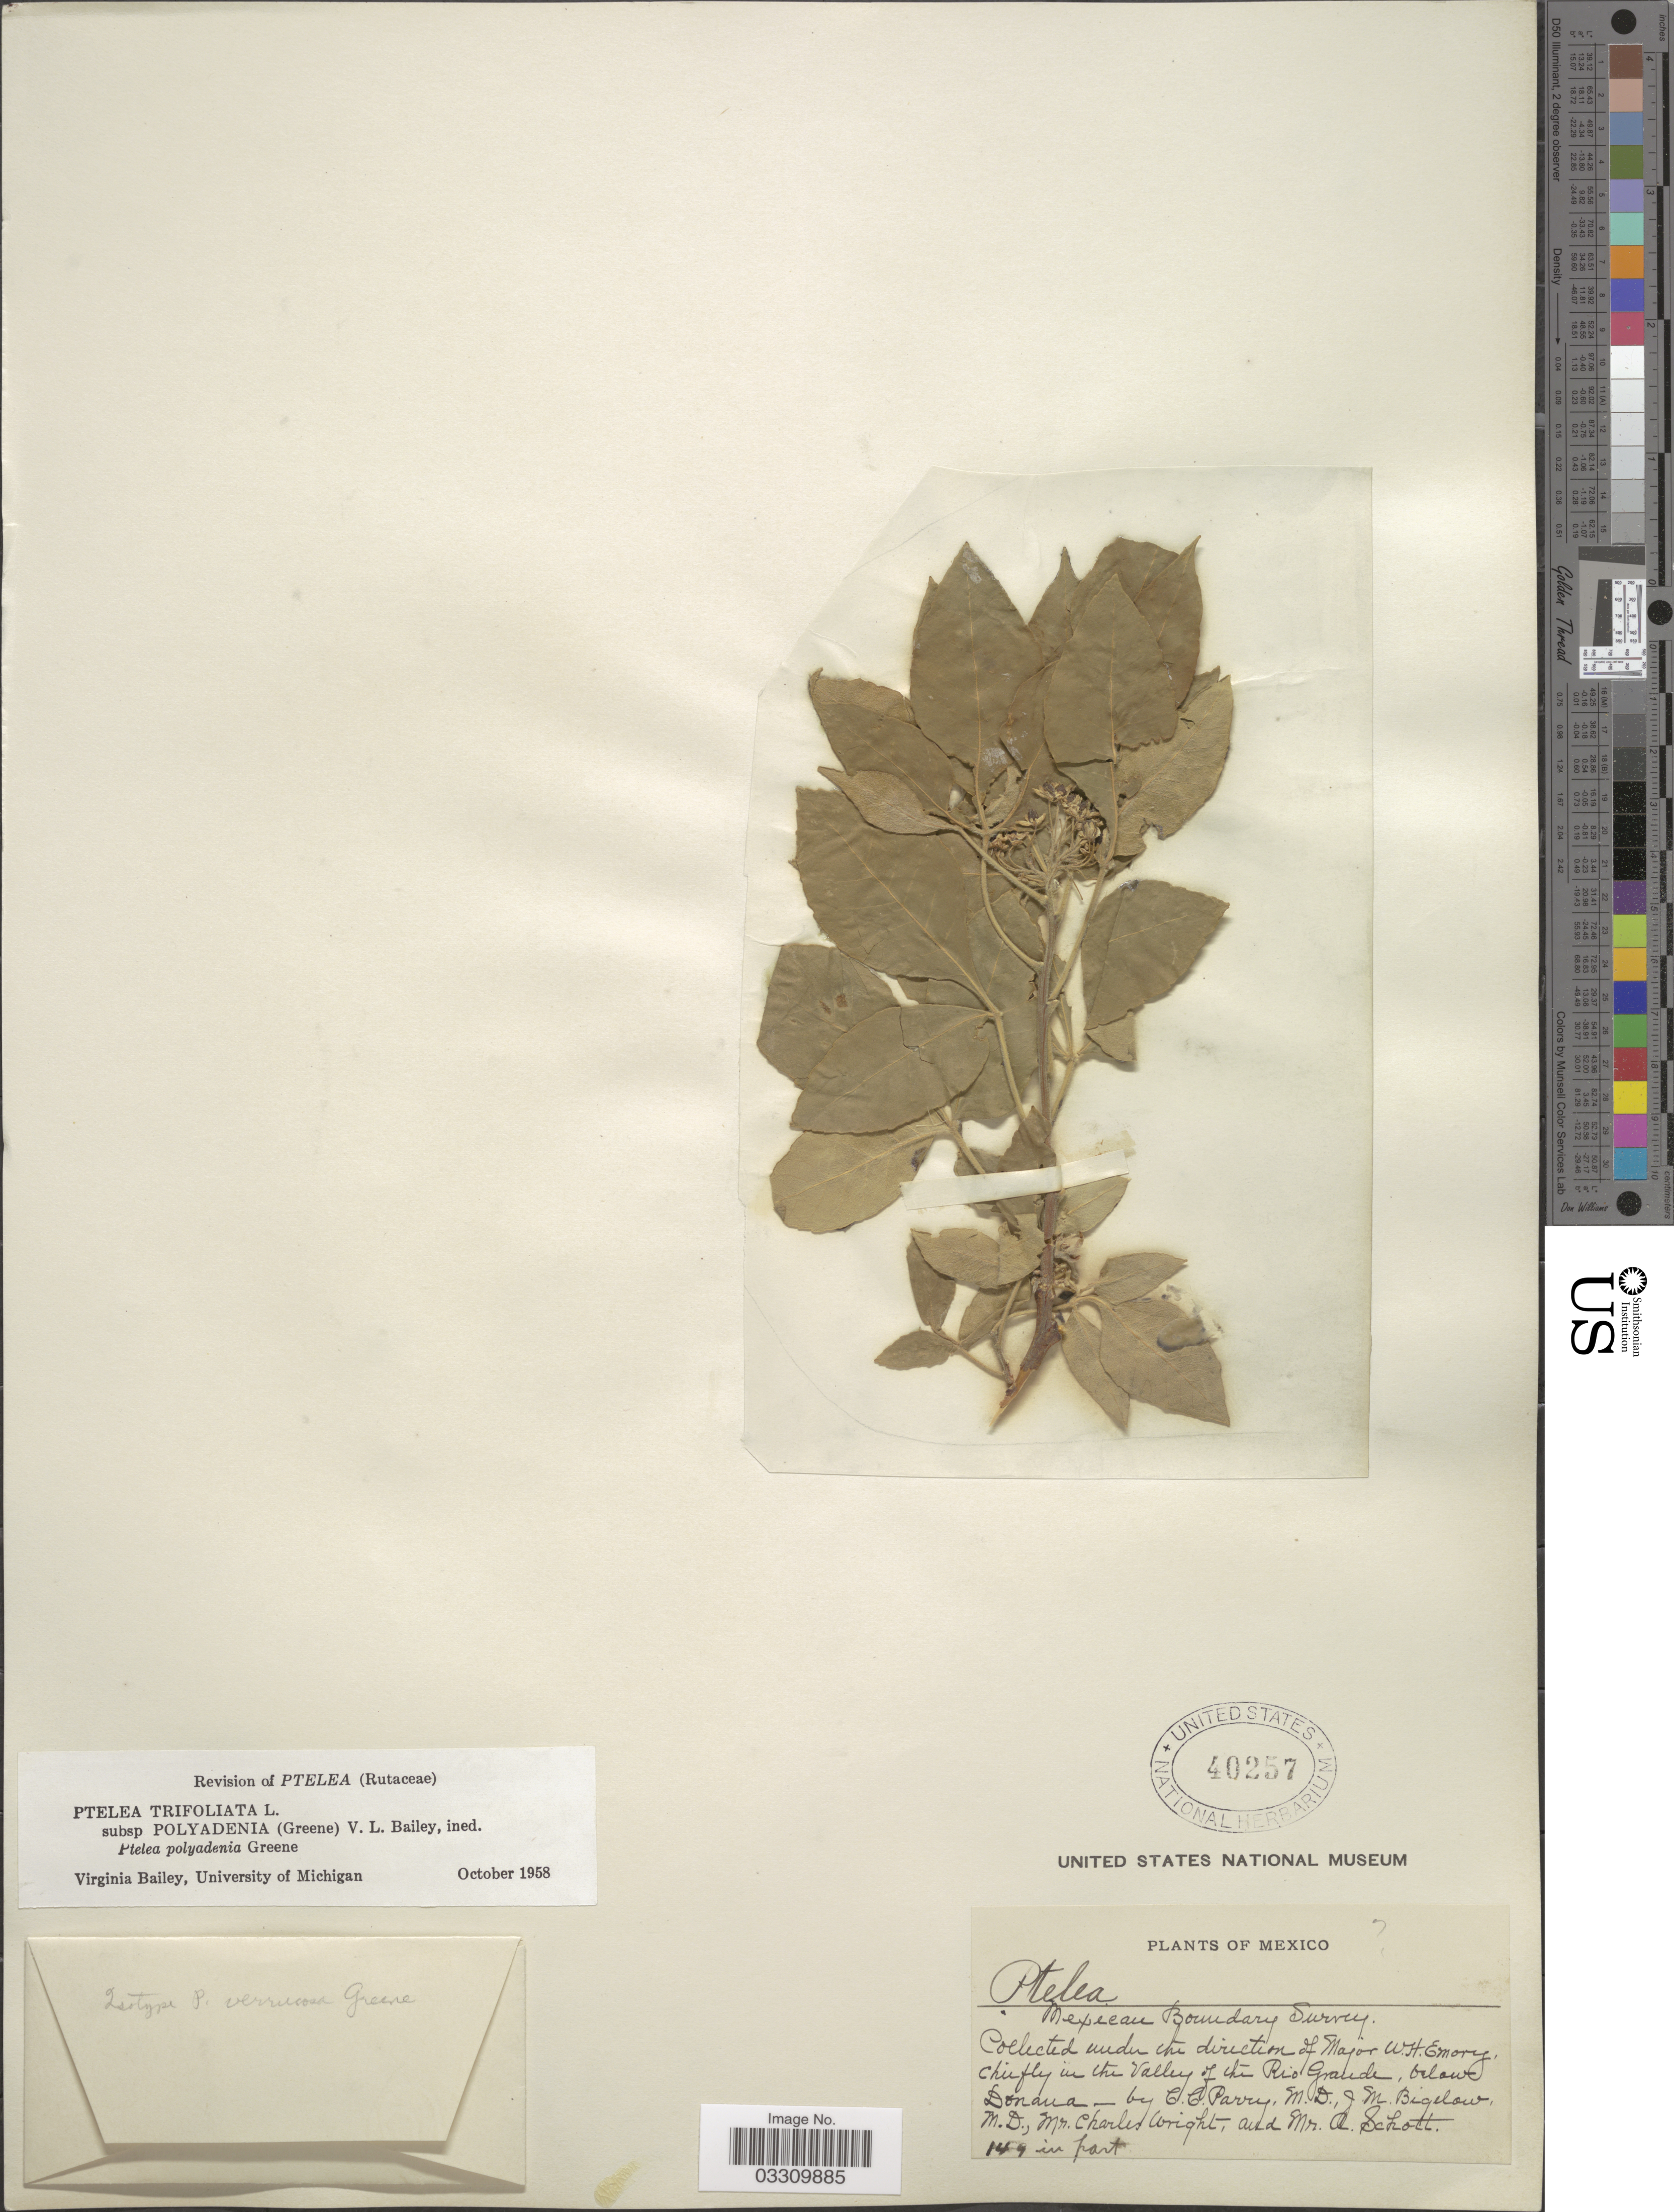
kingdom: Plantae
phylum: Tracheophyta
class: Magnoliopsida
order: Sapindales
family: Rutaceae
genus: Ptelea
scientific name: Ptelea trifoliata subsp. polyadenia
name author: (Greene) V. L. Bailey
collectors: C. C. Parry, J. M. Bigelow, C. Wright & A. Schott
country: Mexico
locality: Mexican Boundary. Chiefly in the Valley of the Rio Grande, below Donana.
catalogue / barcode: US 40257